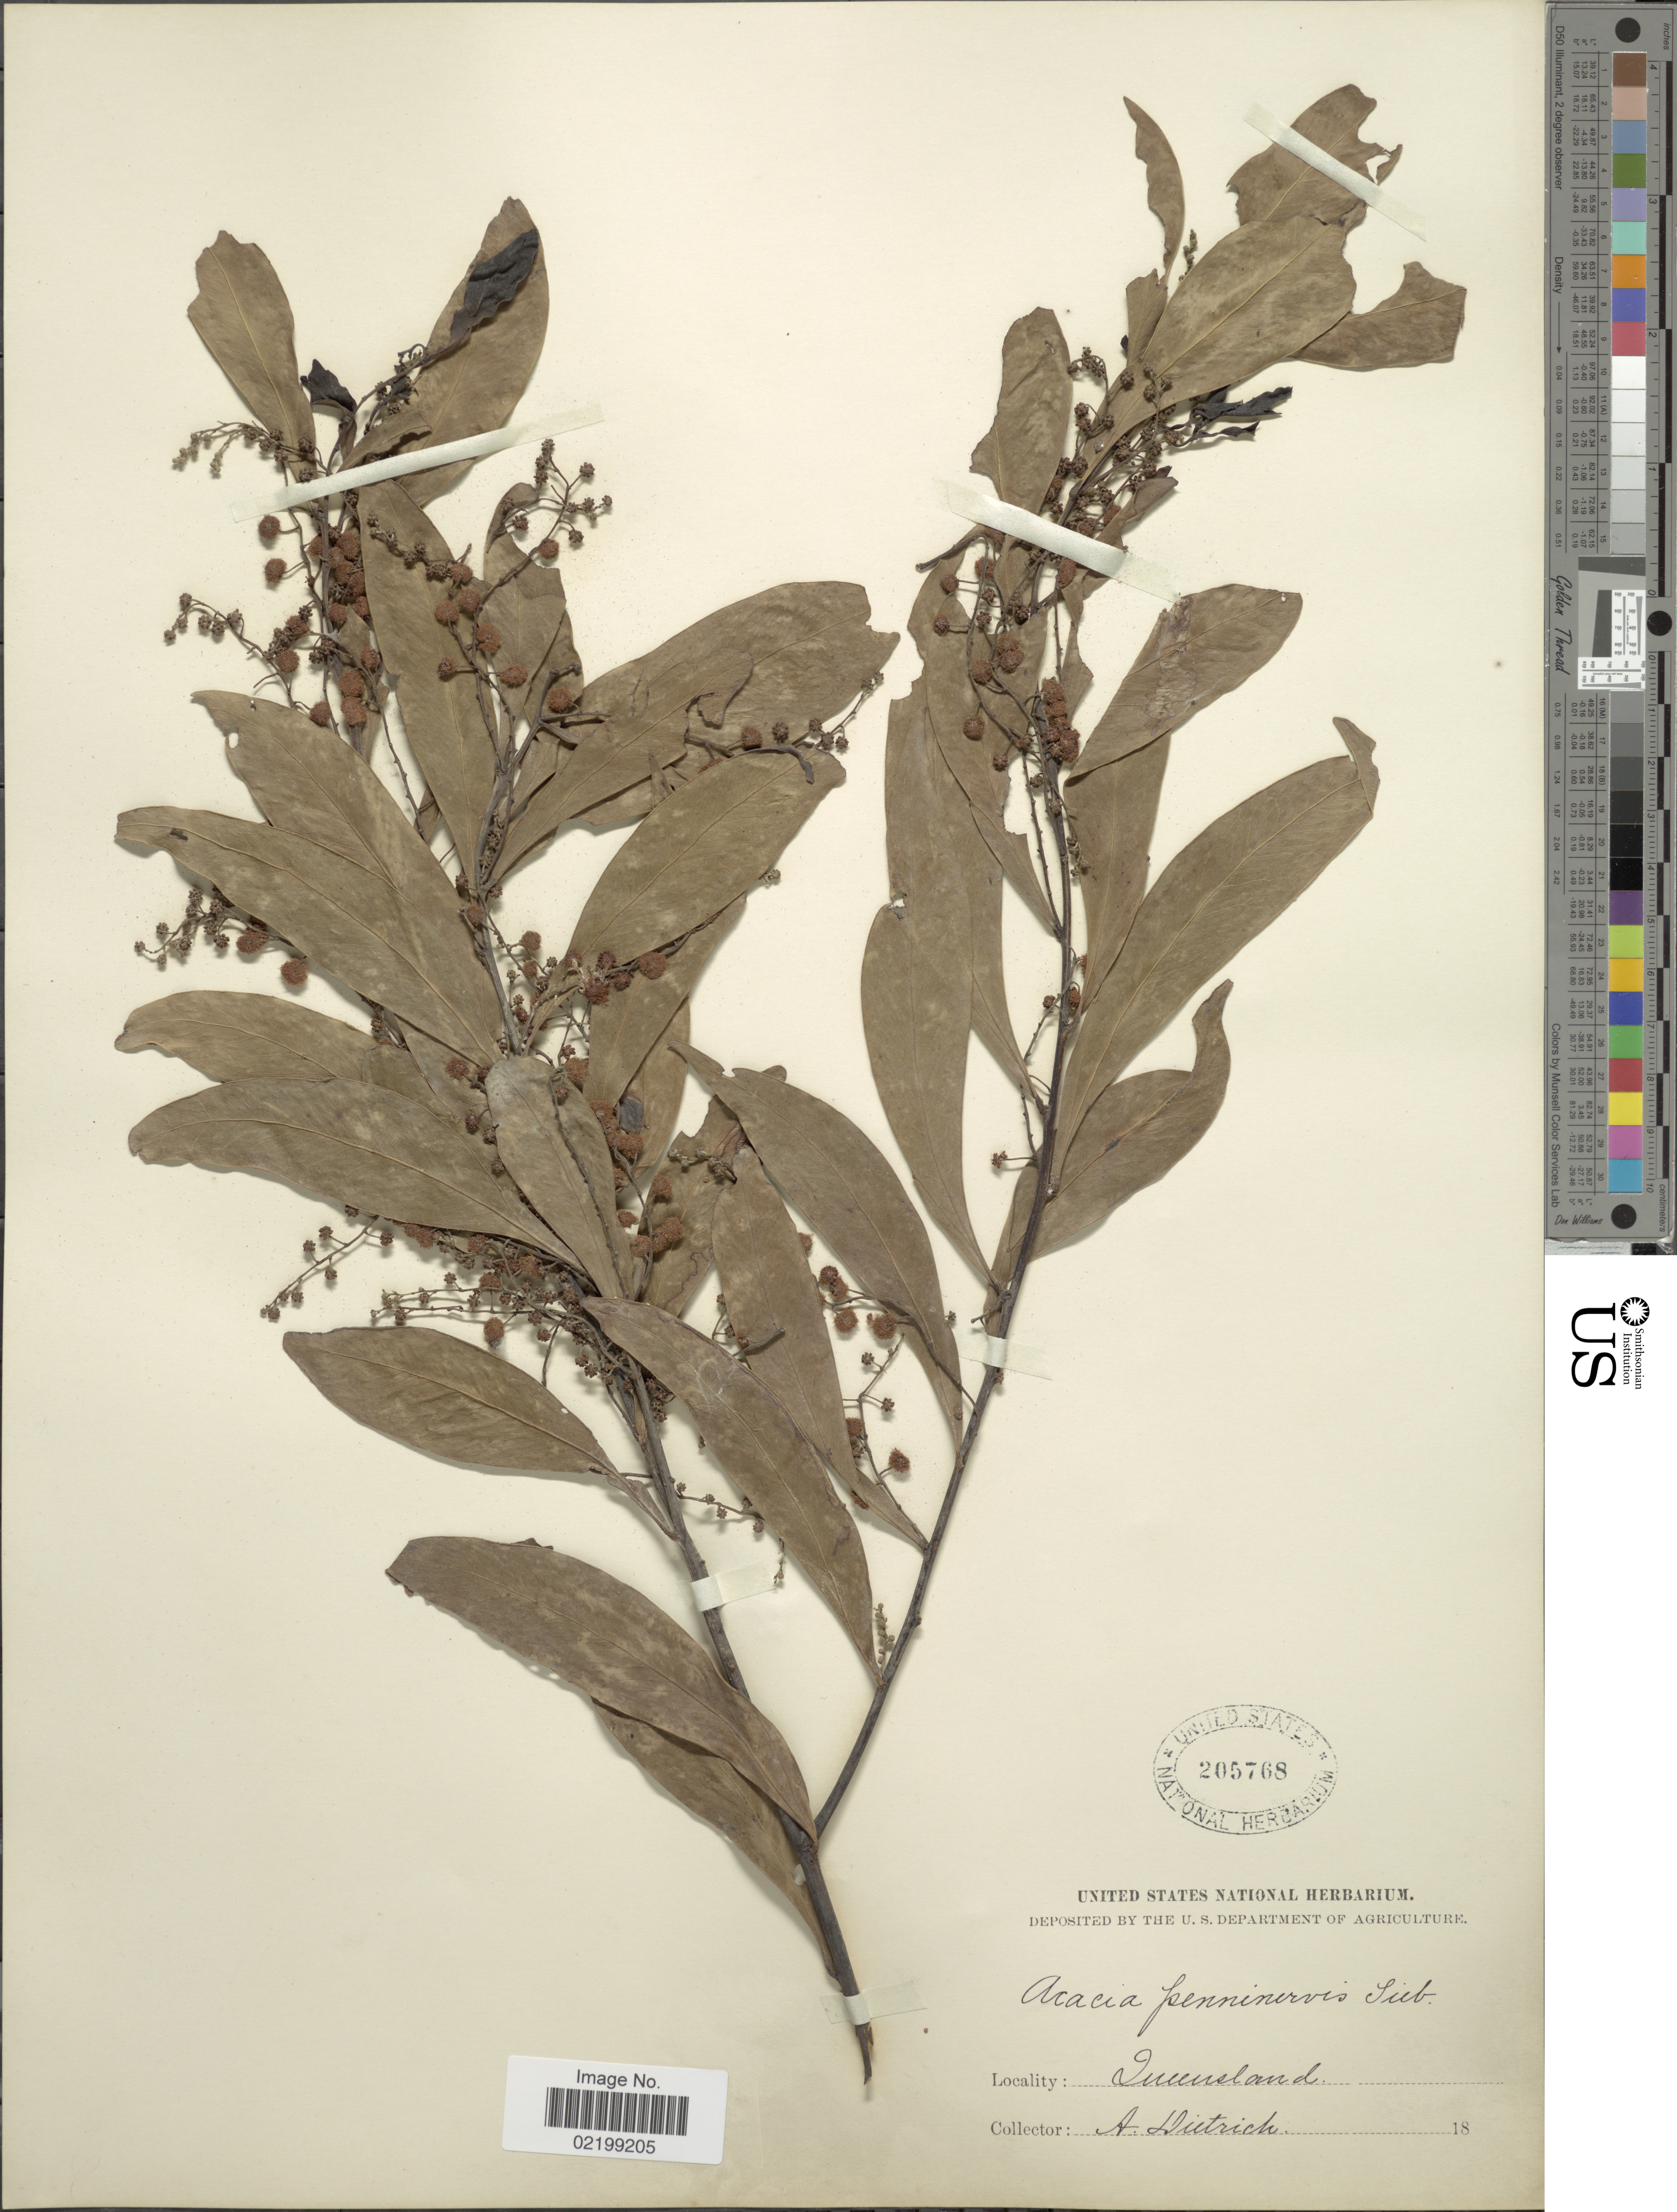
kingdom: Plantae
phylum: Tracheophyta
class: Magnoliopsida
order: Fabales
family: Fabaceae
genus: Acacia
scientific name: Acacia penninervis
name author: DC.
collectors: A. Dietrich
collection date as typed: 18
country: Australia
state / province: Queensland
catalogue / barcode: US 205768